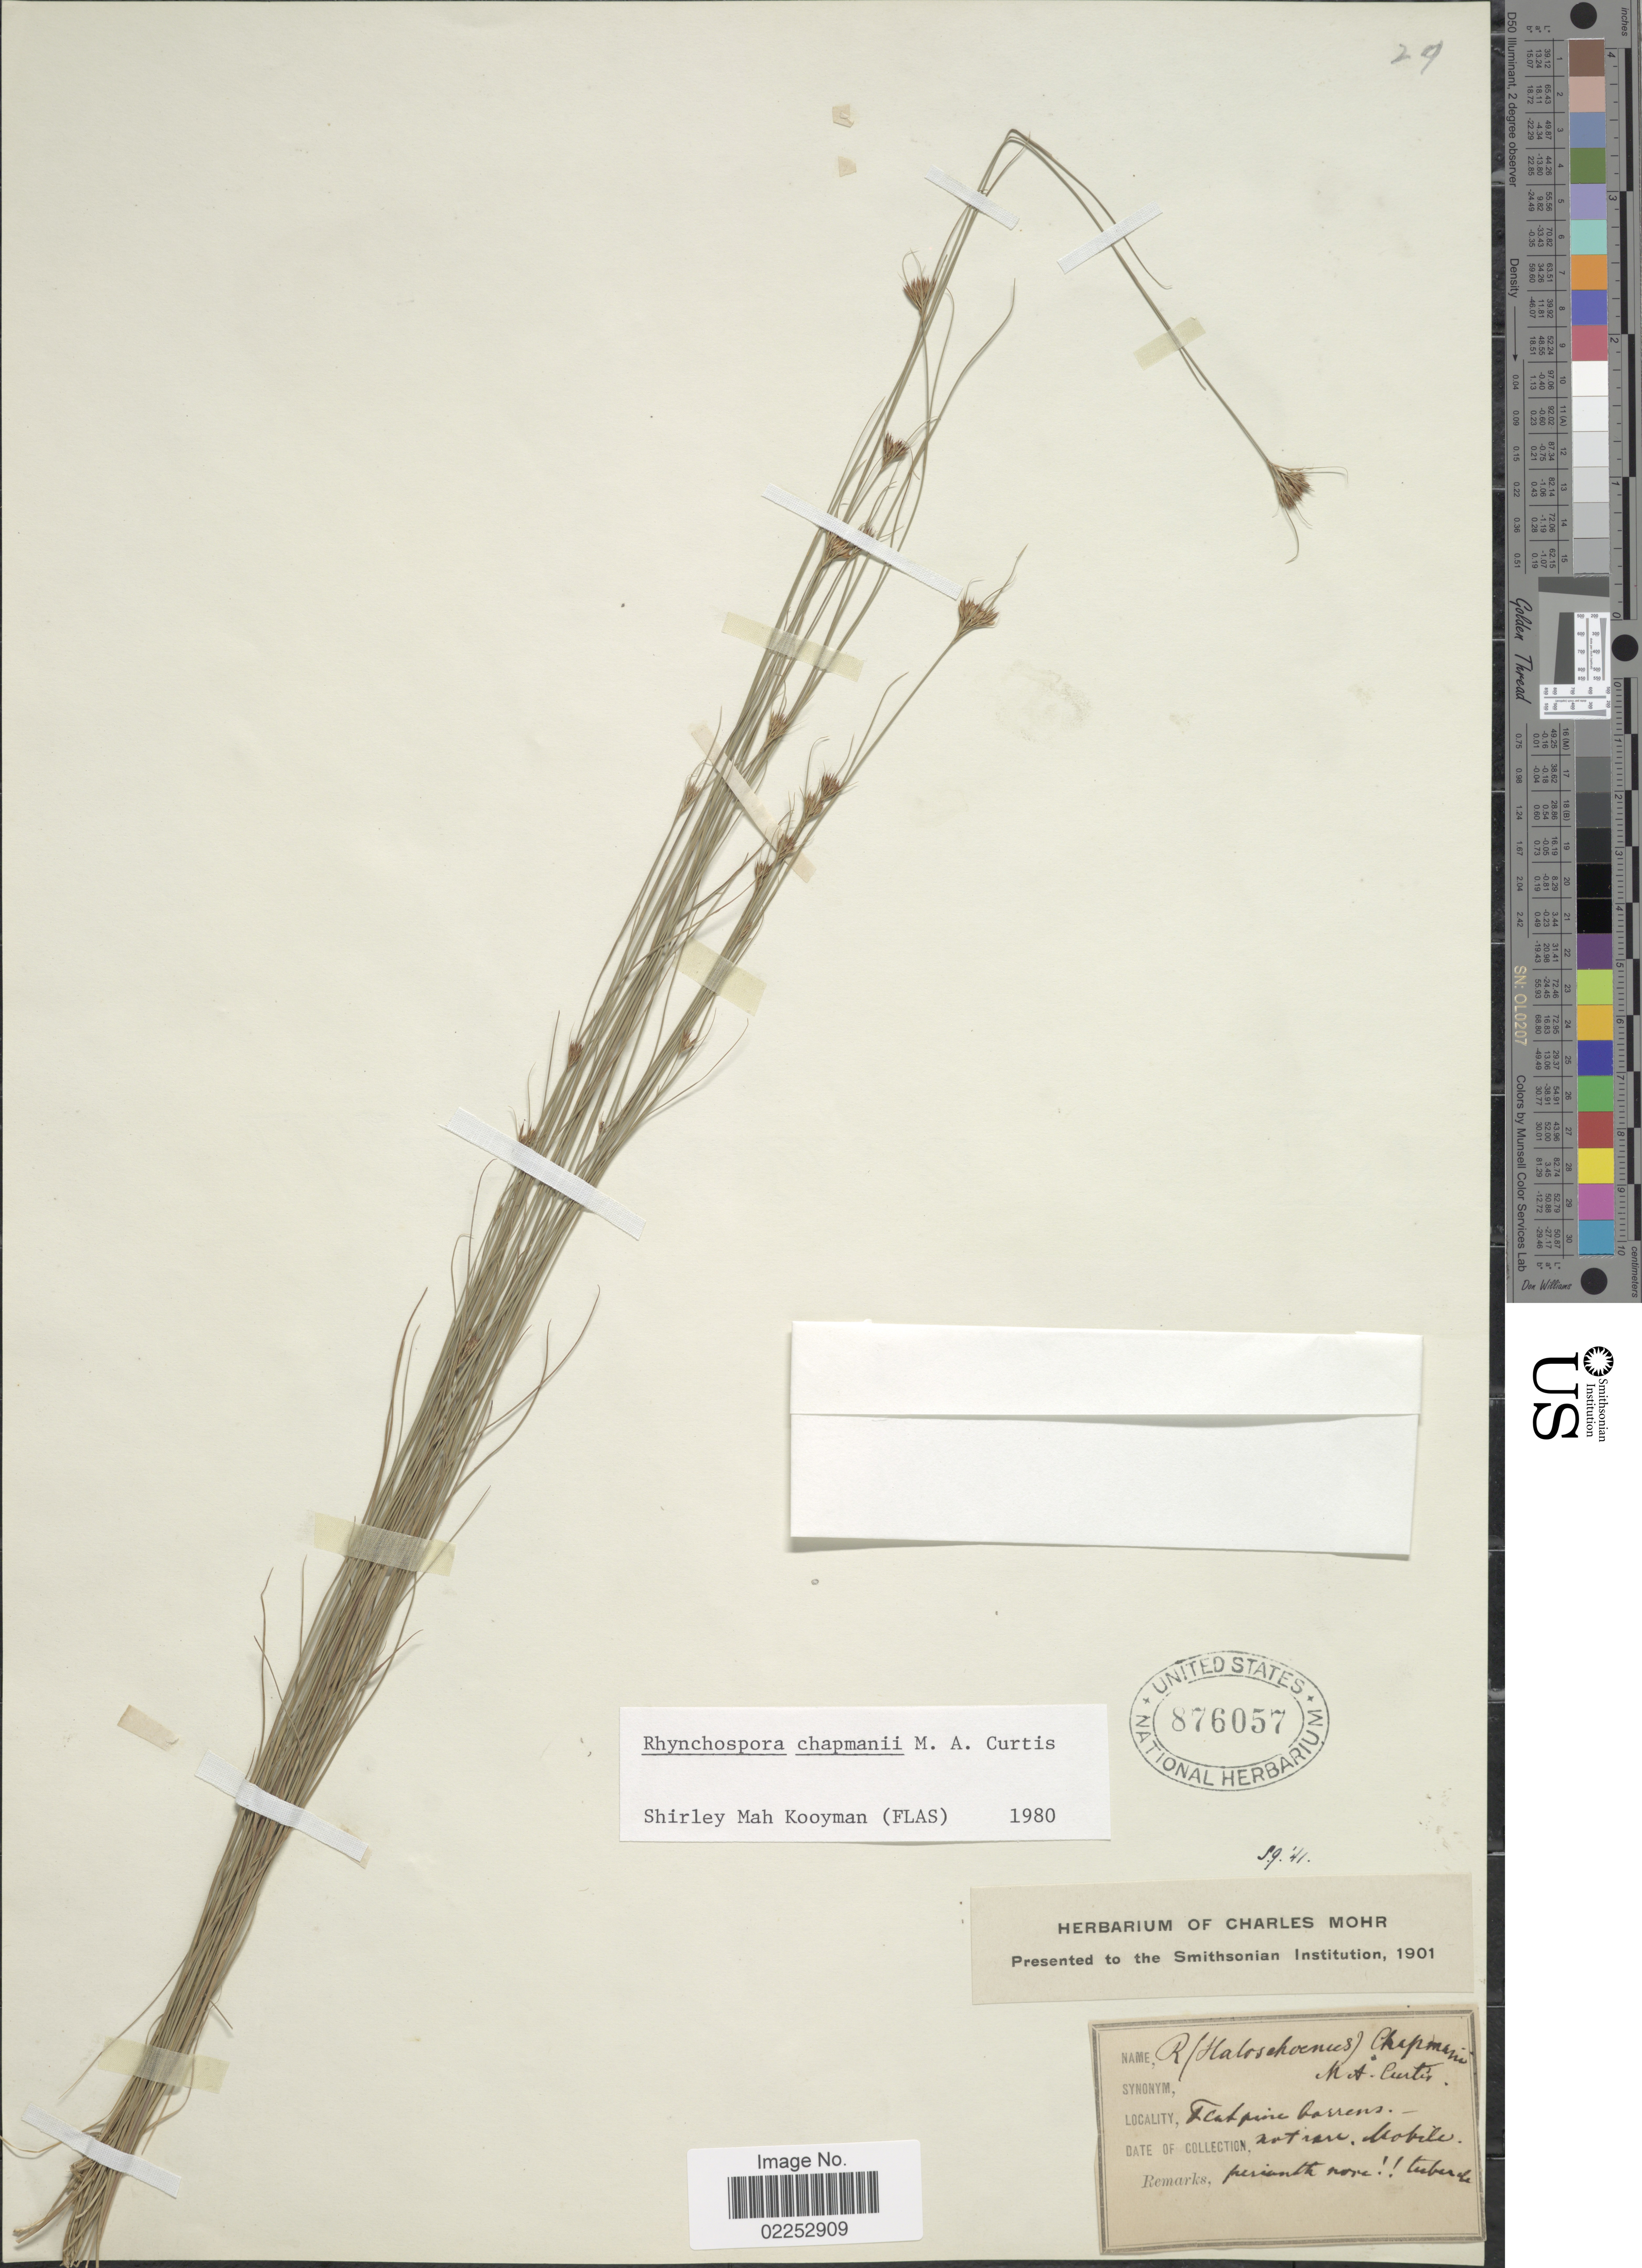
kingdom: Plantae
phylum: Tracheophyta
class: Liliopsida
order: Poales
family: Cyperaceae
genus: Rhynchospora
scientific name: Rhynchospora chapmanii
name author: M.A. Curtis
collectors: ex herb. Charles Mohr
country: United States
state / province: Alabama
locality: Mobile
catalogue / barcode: US 876057